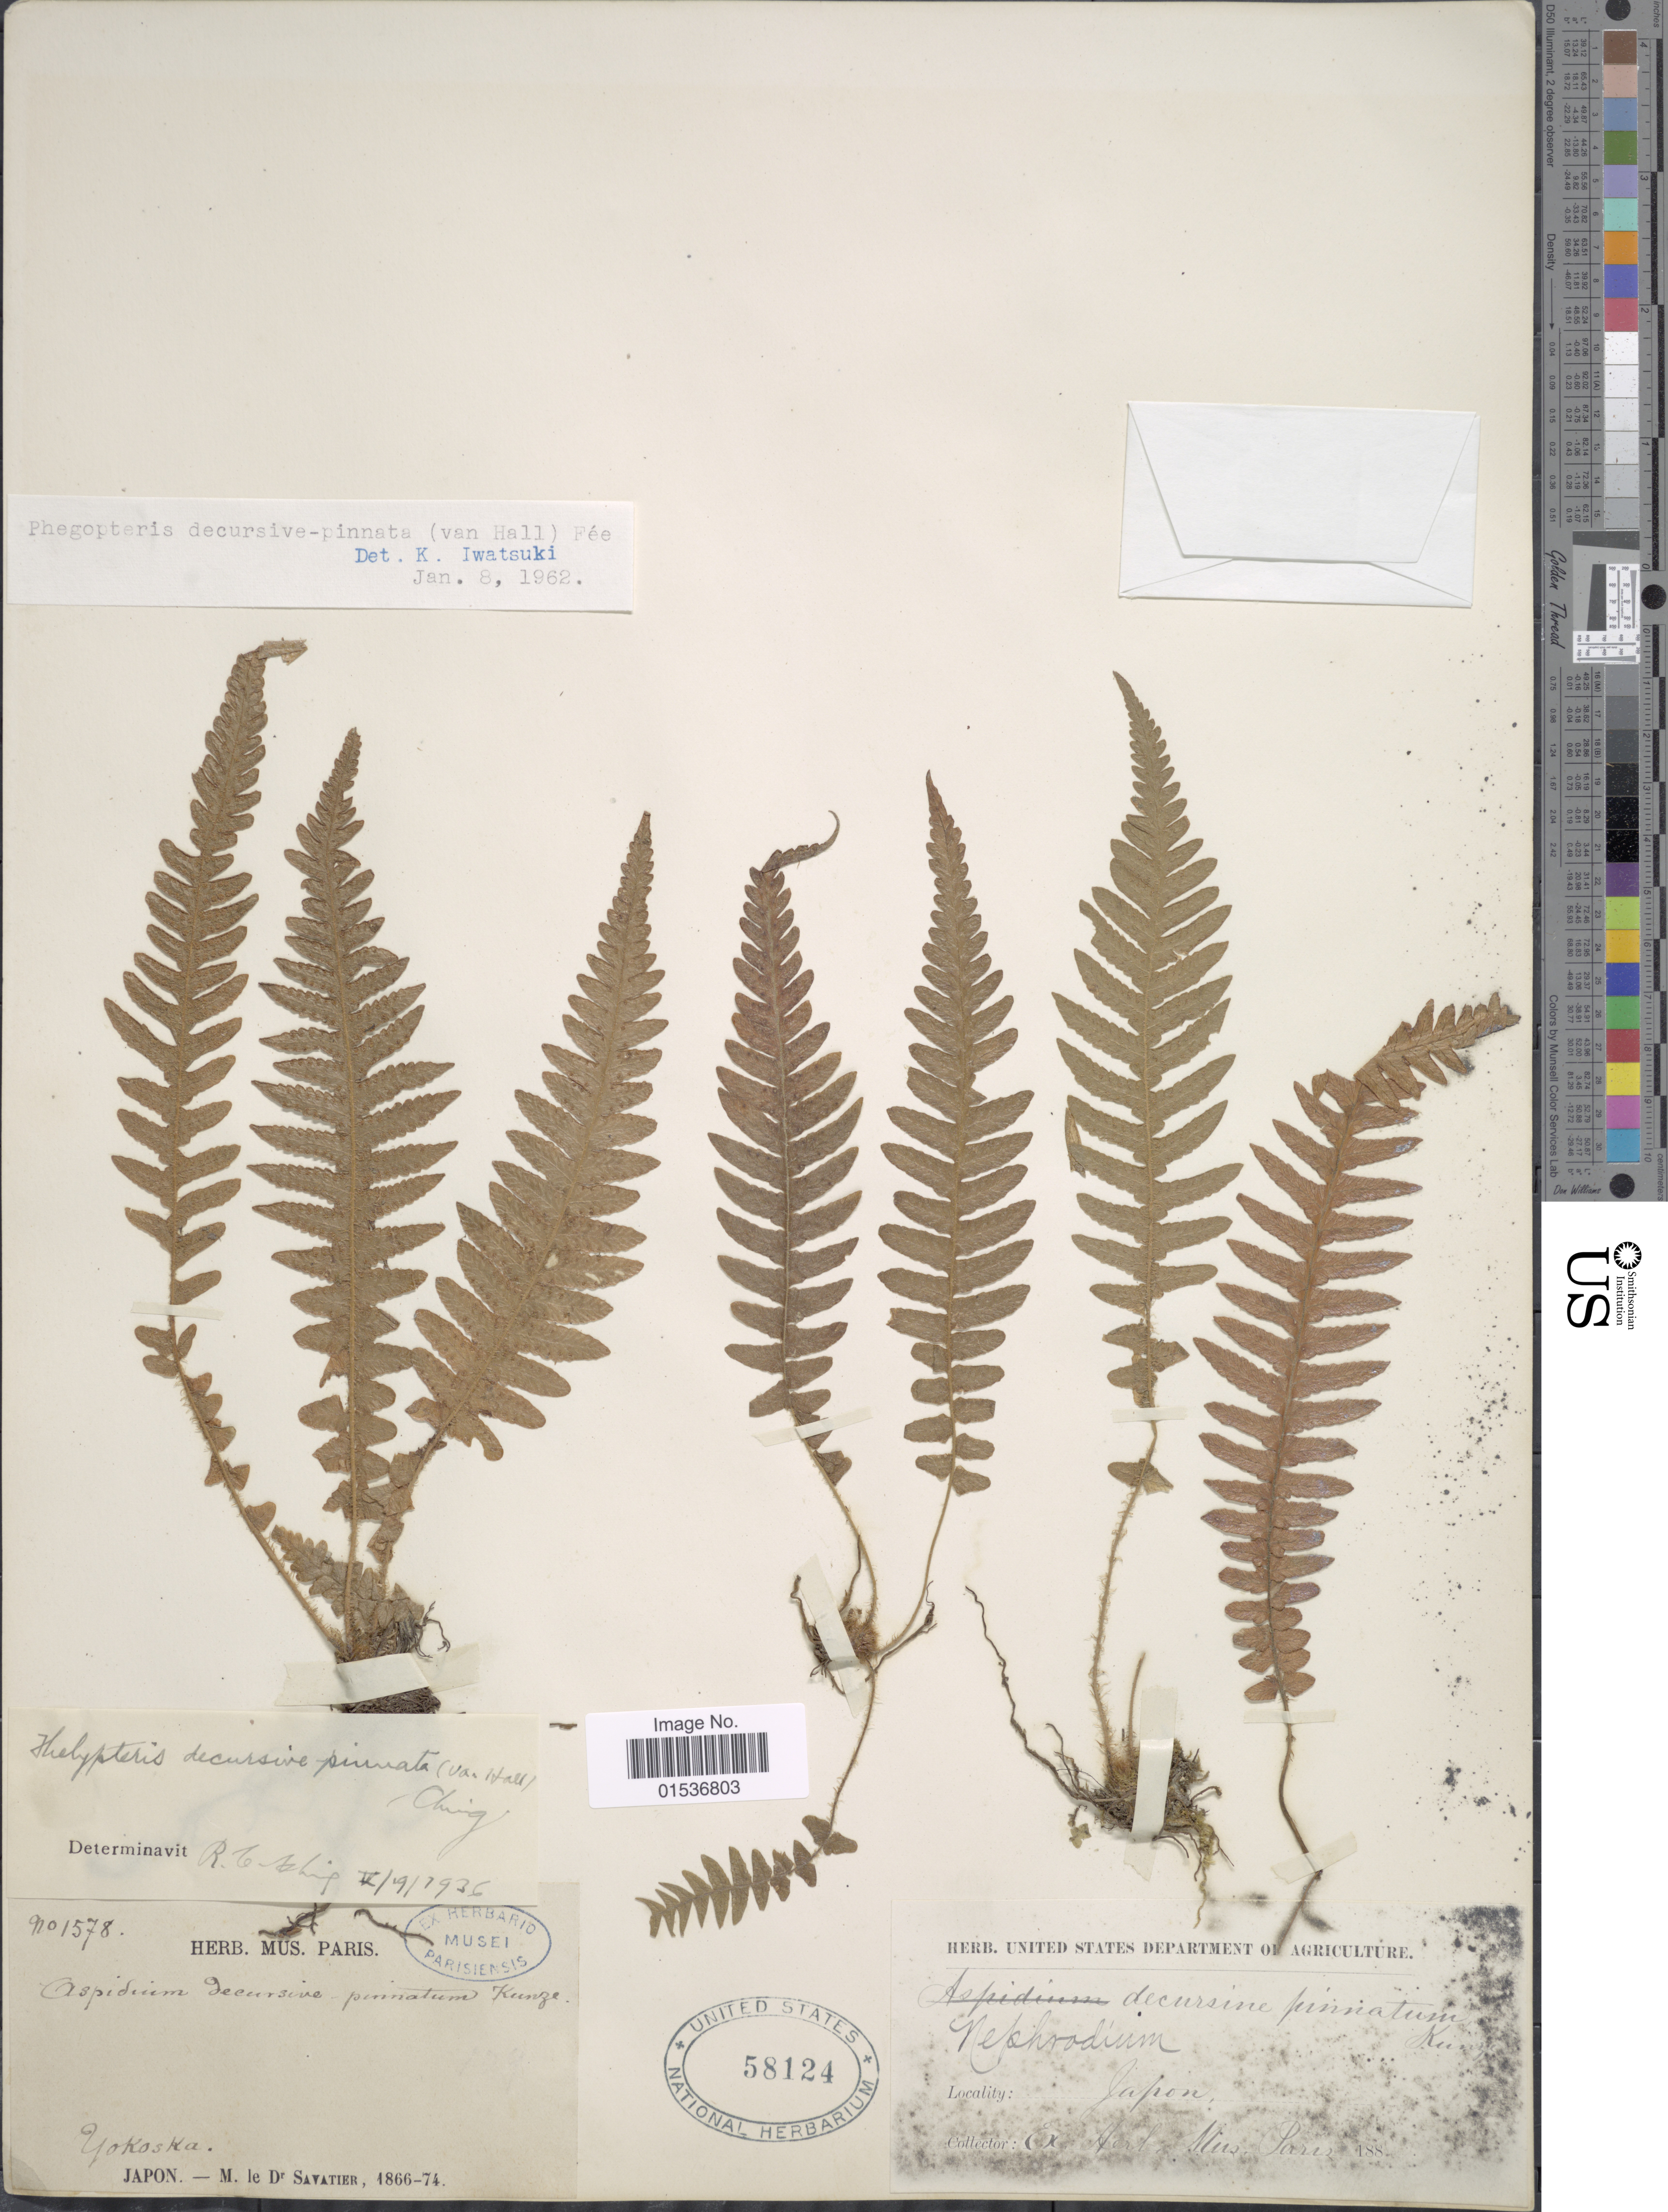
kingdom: Plantae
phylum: Tracheophyta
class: Polypodiopsida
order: Polypodiales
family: Thelypteridaceae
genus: Phegopteris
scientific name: Phegopteris decursivepinnata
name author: (H.C. Hall) Fée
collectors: Savatier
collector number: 1578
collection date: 1866/1874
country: Japan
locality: Yokoska. Japon.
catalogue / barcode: US 58124